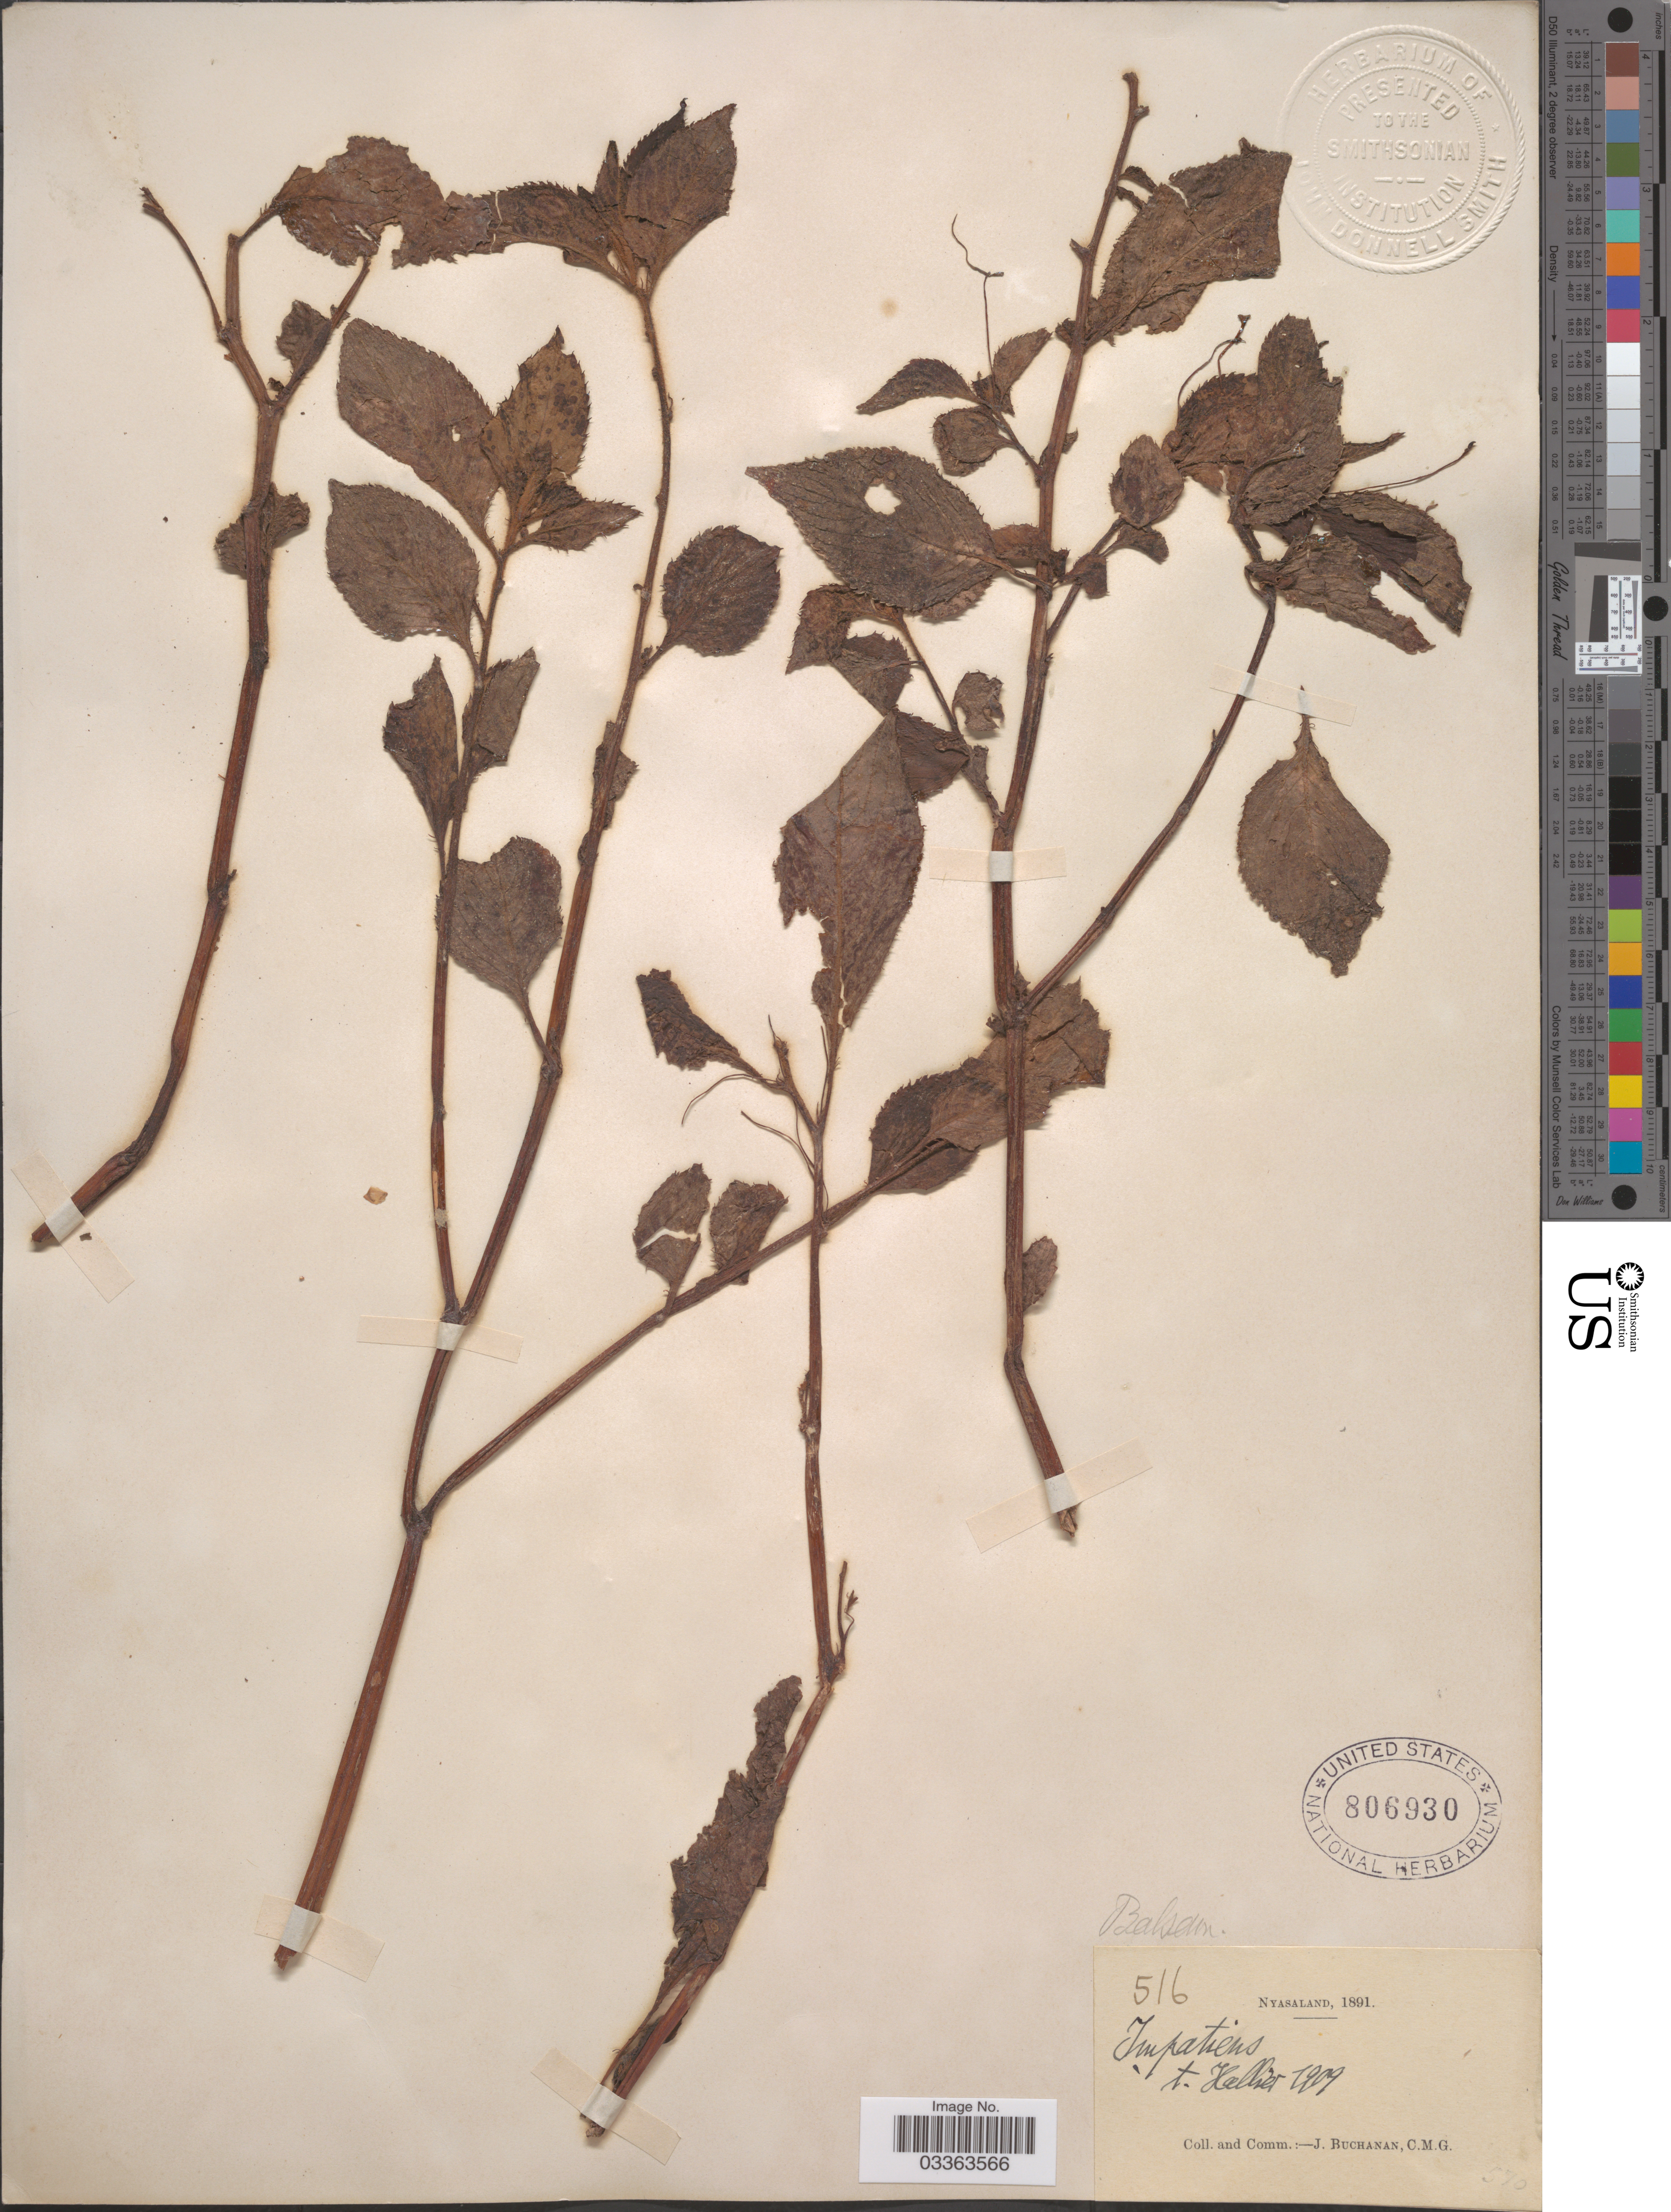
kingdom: Plantae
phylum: Tracheophyta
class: Magnoliopsida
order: Ericales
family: Balsaminaceae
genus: Impatiens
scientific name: Impatiens sp.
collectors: J. Buchanan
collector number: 516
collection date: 1891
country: Malawi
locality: Nyasaland.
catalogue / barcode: US 806930